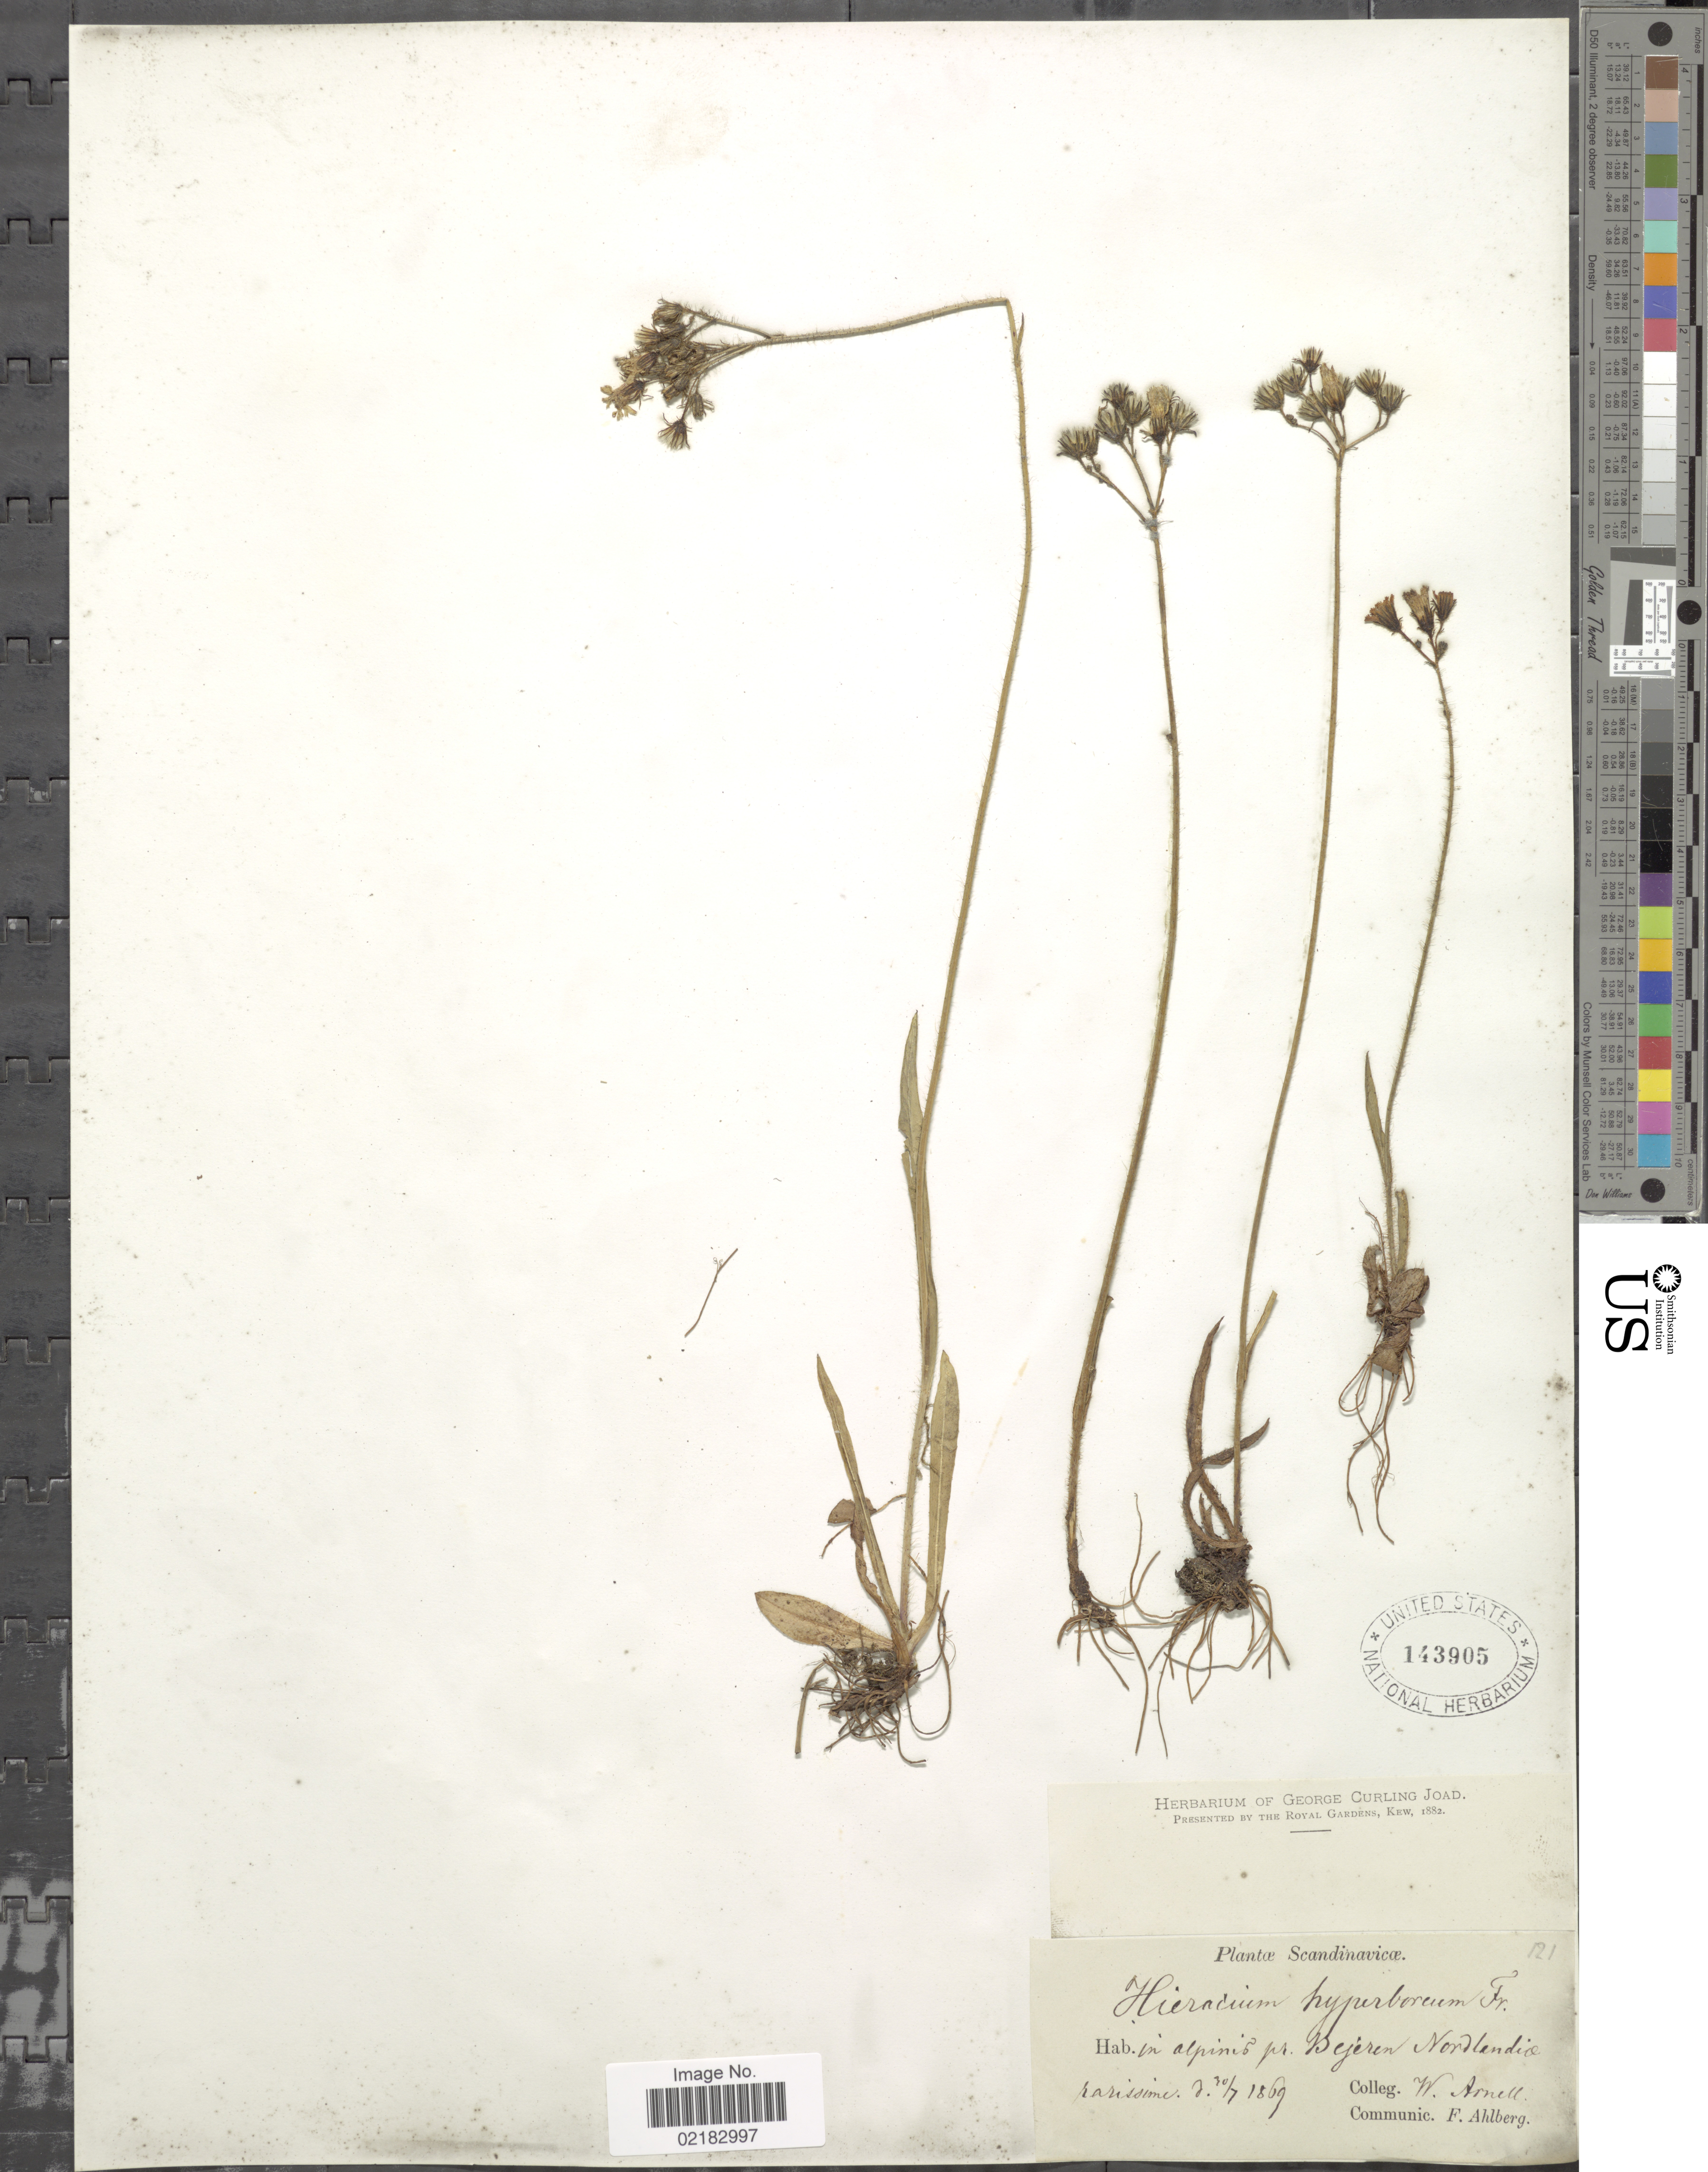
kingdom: Plantae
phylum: Tracheophyta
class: Magnoliopsida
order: Asterales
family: Asteraceae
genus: Pilosella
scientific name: Pilosella hyperborea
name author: (Fr.) F.W. Schultz & Sch. Bip.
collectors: W. Arnell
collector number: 121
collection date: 1869-07-30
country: Norway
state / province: Nordland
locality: Scandinavice, In alpinis pr. Bejeren Nordlandia rarissme.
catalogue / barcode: US 143905